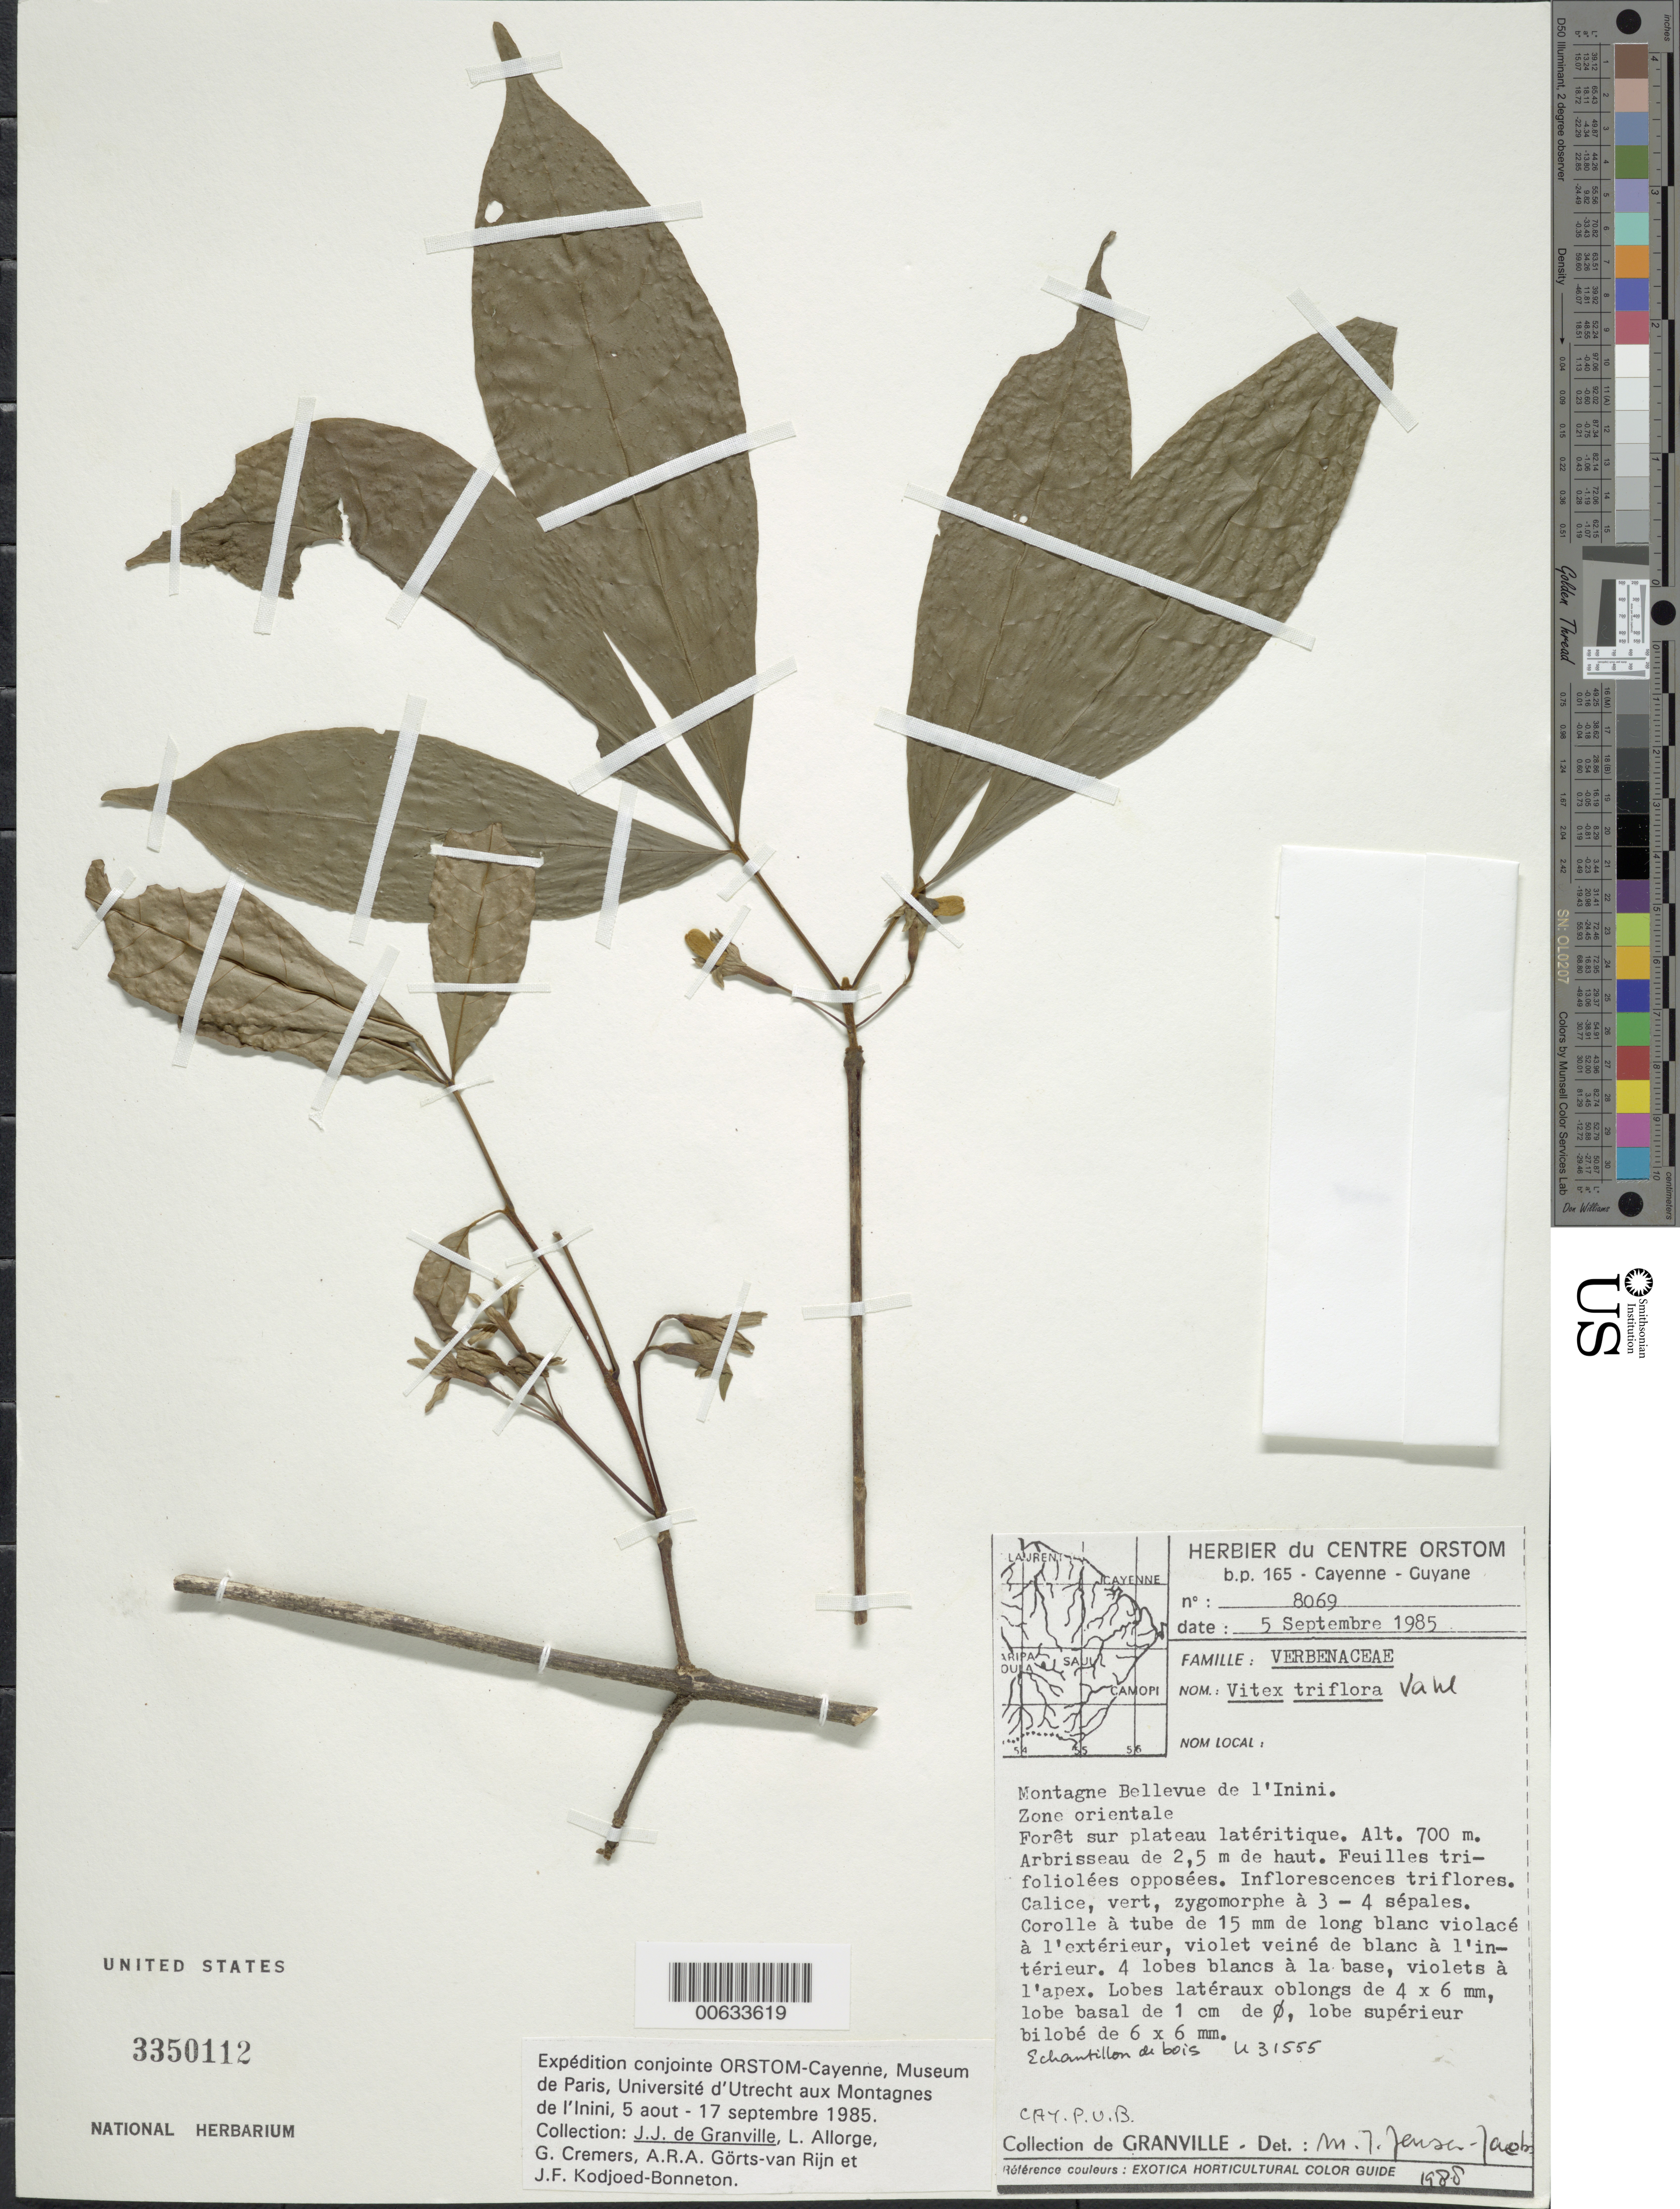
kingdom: Plantae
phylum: Tracheophyta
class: Magnoliopsida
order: Lamiales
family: Lamiaceae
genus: Vitex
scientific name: Vitex triflora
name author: Vahl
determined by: Jansen-Jacobs, M. J., (U), Nationaal Herbarium Nederland, Utrecht University branch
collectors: J.-J. de Granville, L. Allorge, G. Cremers, A. .R. A. Görts-van Rijn & J. Kodjoed-Bonneton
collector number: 8069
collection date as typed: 5-Sep-85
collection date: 1985-09-05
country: French Guiana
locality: Montagnes Bellevue de l'Inini, zone orientale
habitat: Forêt sur plateau latéritique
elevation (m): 700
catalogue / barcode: US 3350112